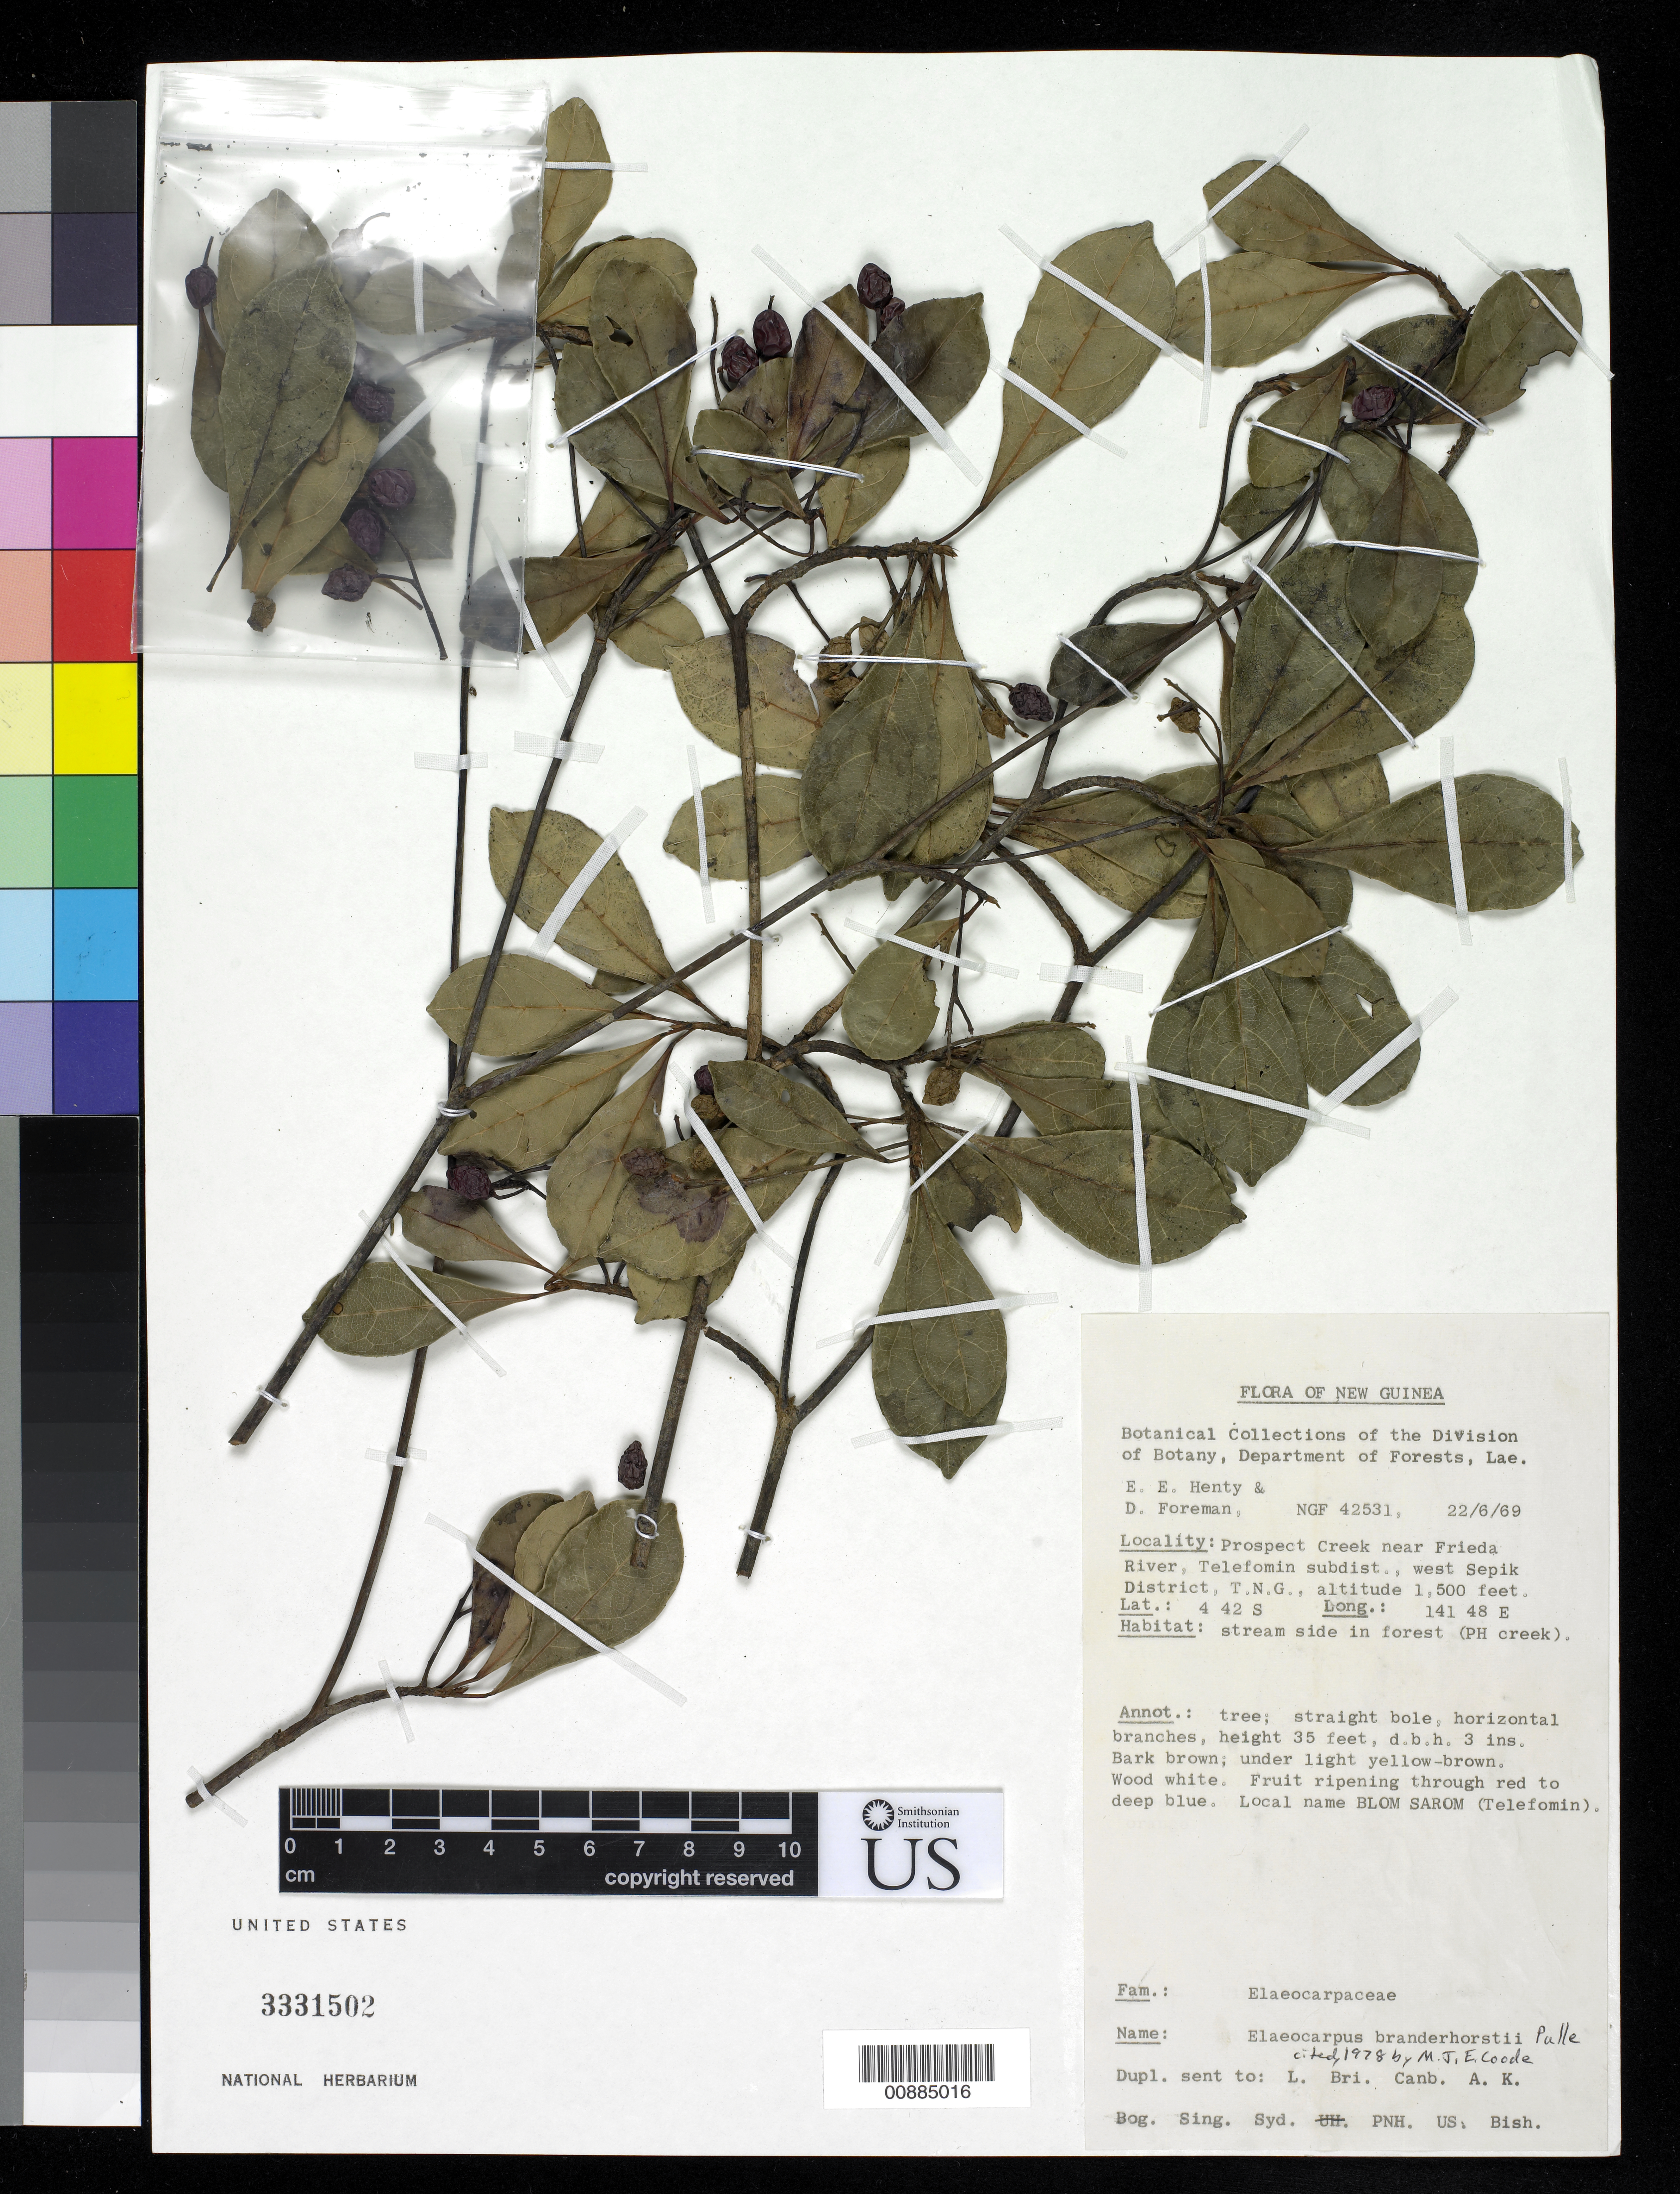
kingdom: Plantae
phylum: Tracheophyta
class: Magnoliopsida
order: Oxalidales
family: Elaeocarpaceae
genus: Elaeocarpus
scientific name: Elaeocarpus branderhorsti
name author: Pulle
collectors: E. Henty & D. Foreman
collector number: NGF 42531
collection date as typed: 22 Jun 1969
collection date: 1969-06-22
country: Papua New Guinea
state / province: Sandaun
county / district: Telefomin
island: New Guinea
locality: Prospect Creek near Frieda River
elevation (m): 457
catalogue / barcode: US 3331502